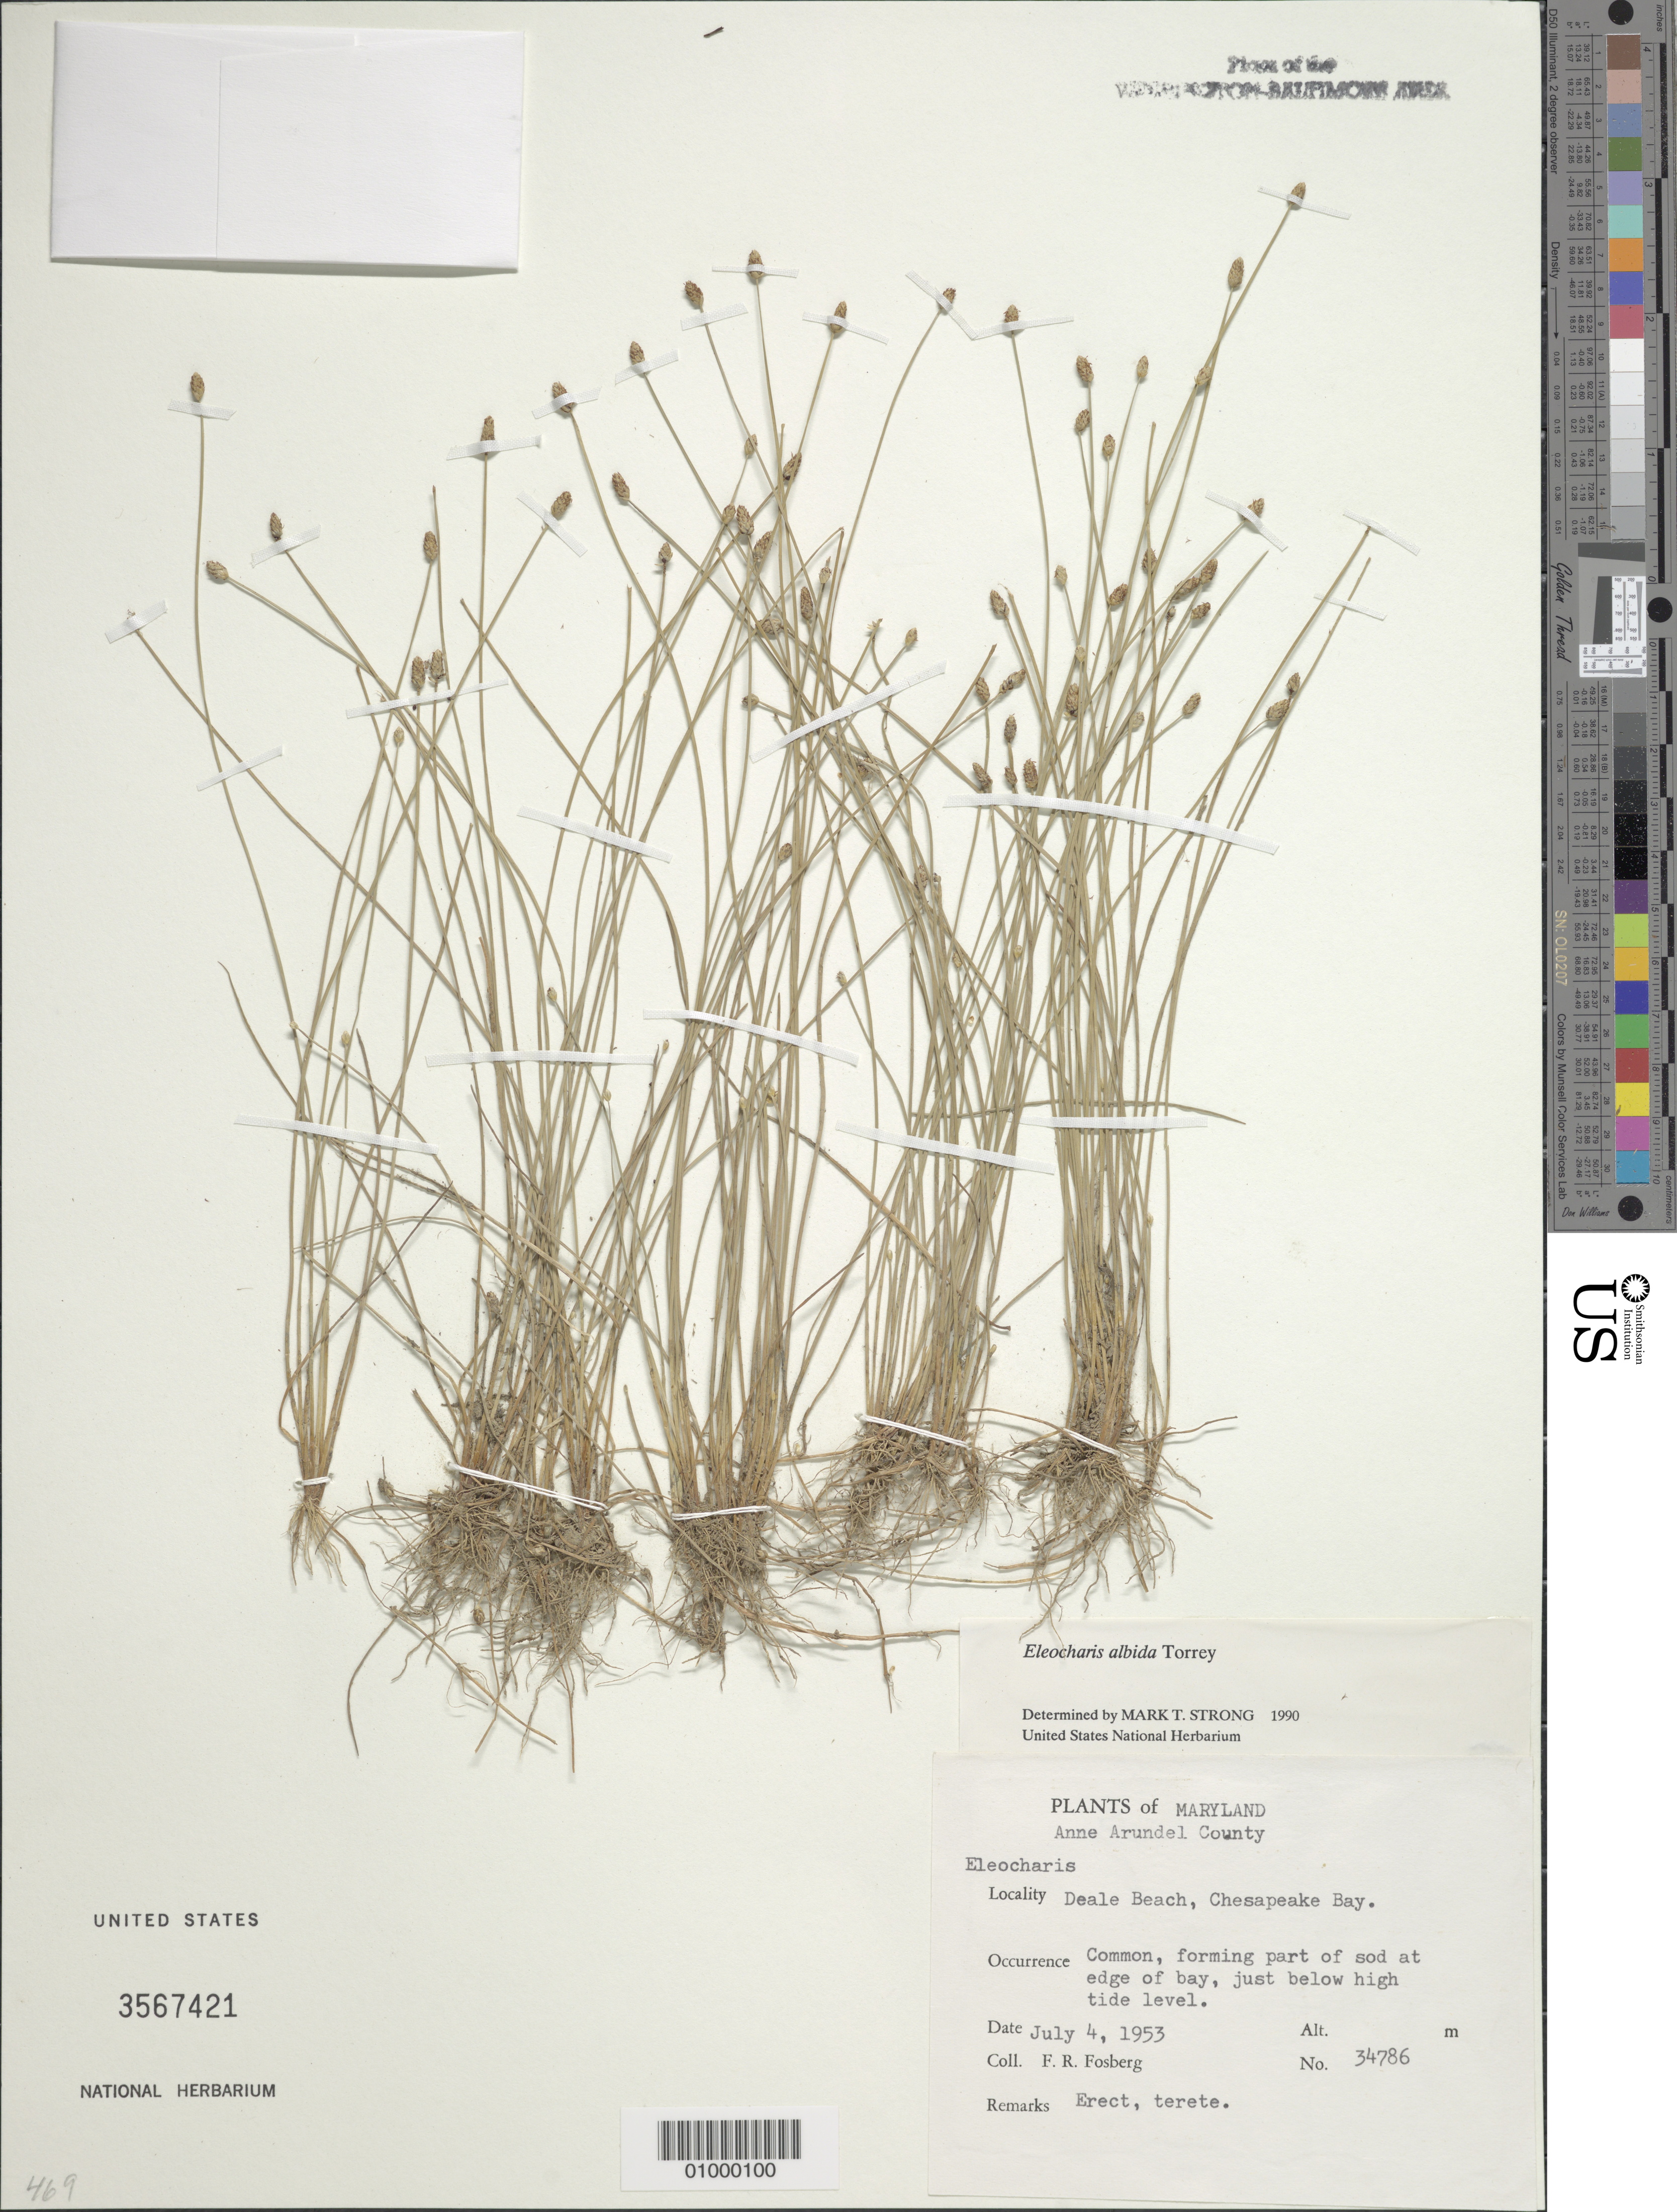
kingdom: Plantae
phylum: Tracheophyta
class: Liliopsida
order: Poales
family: Cyperaceae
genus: Eleocharis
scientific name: Eleocharis albida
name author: Torr.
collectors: F. R. Fosberg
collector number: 34786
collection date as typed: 04 Jul 1953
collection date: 1953-07-04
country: United States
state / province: Maryland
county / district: Anne Arundel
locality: Deale Beach, Chesapeake Bay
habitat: just below high tide level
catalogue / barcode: US 3567421